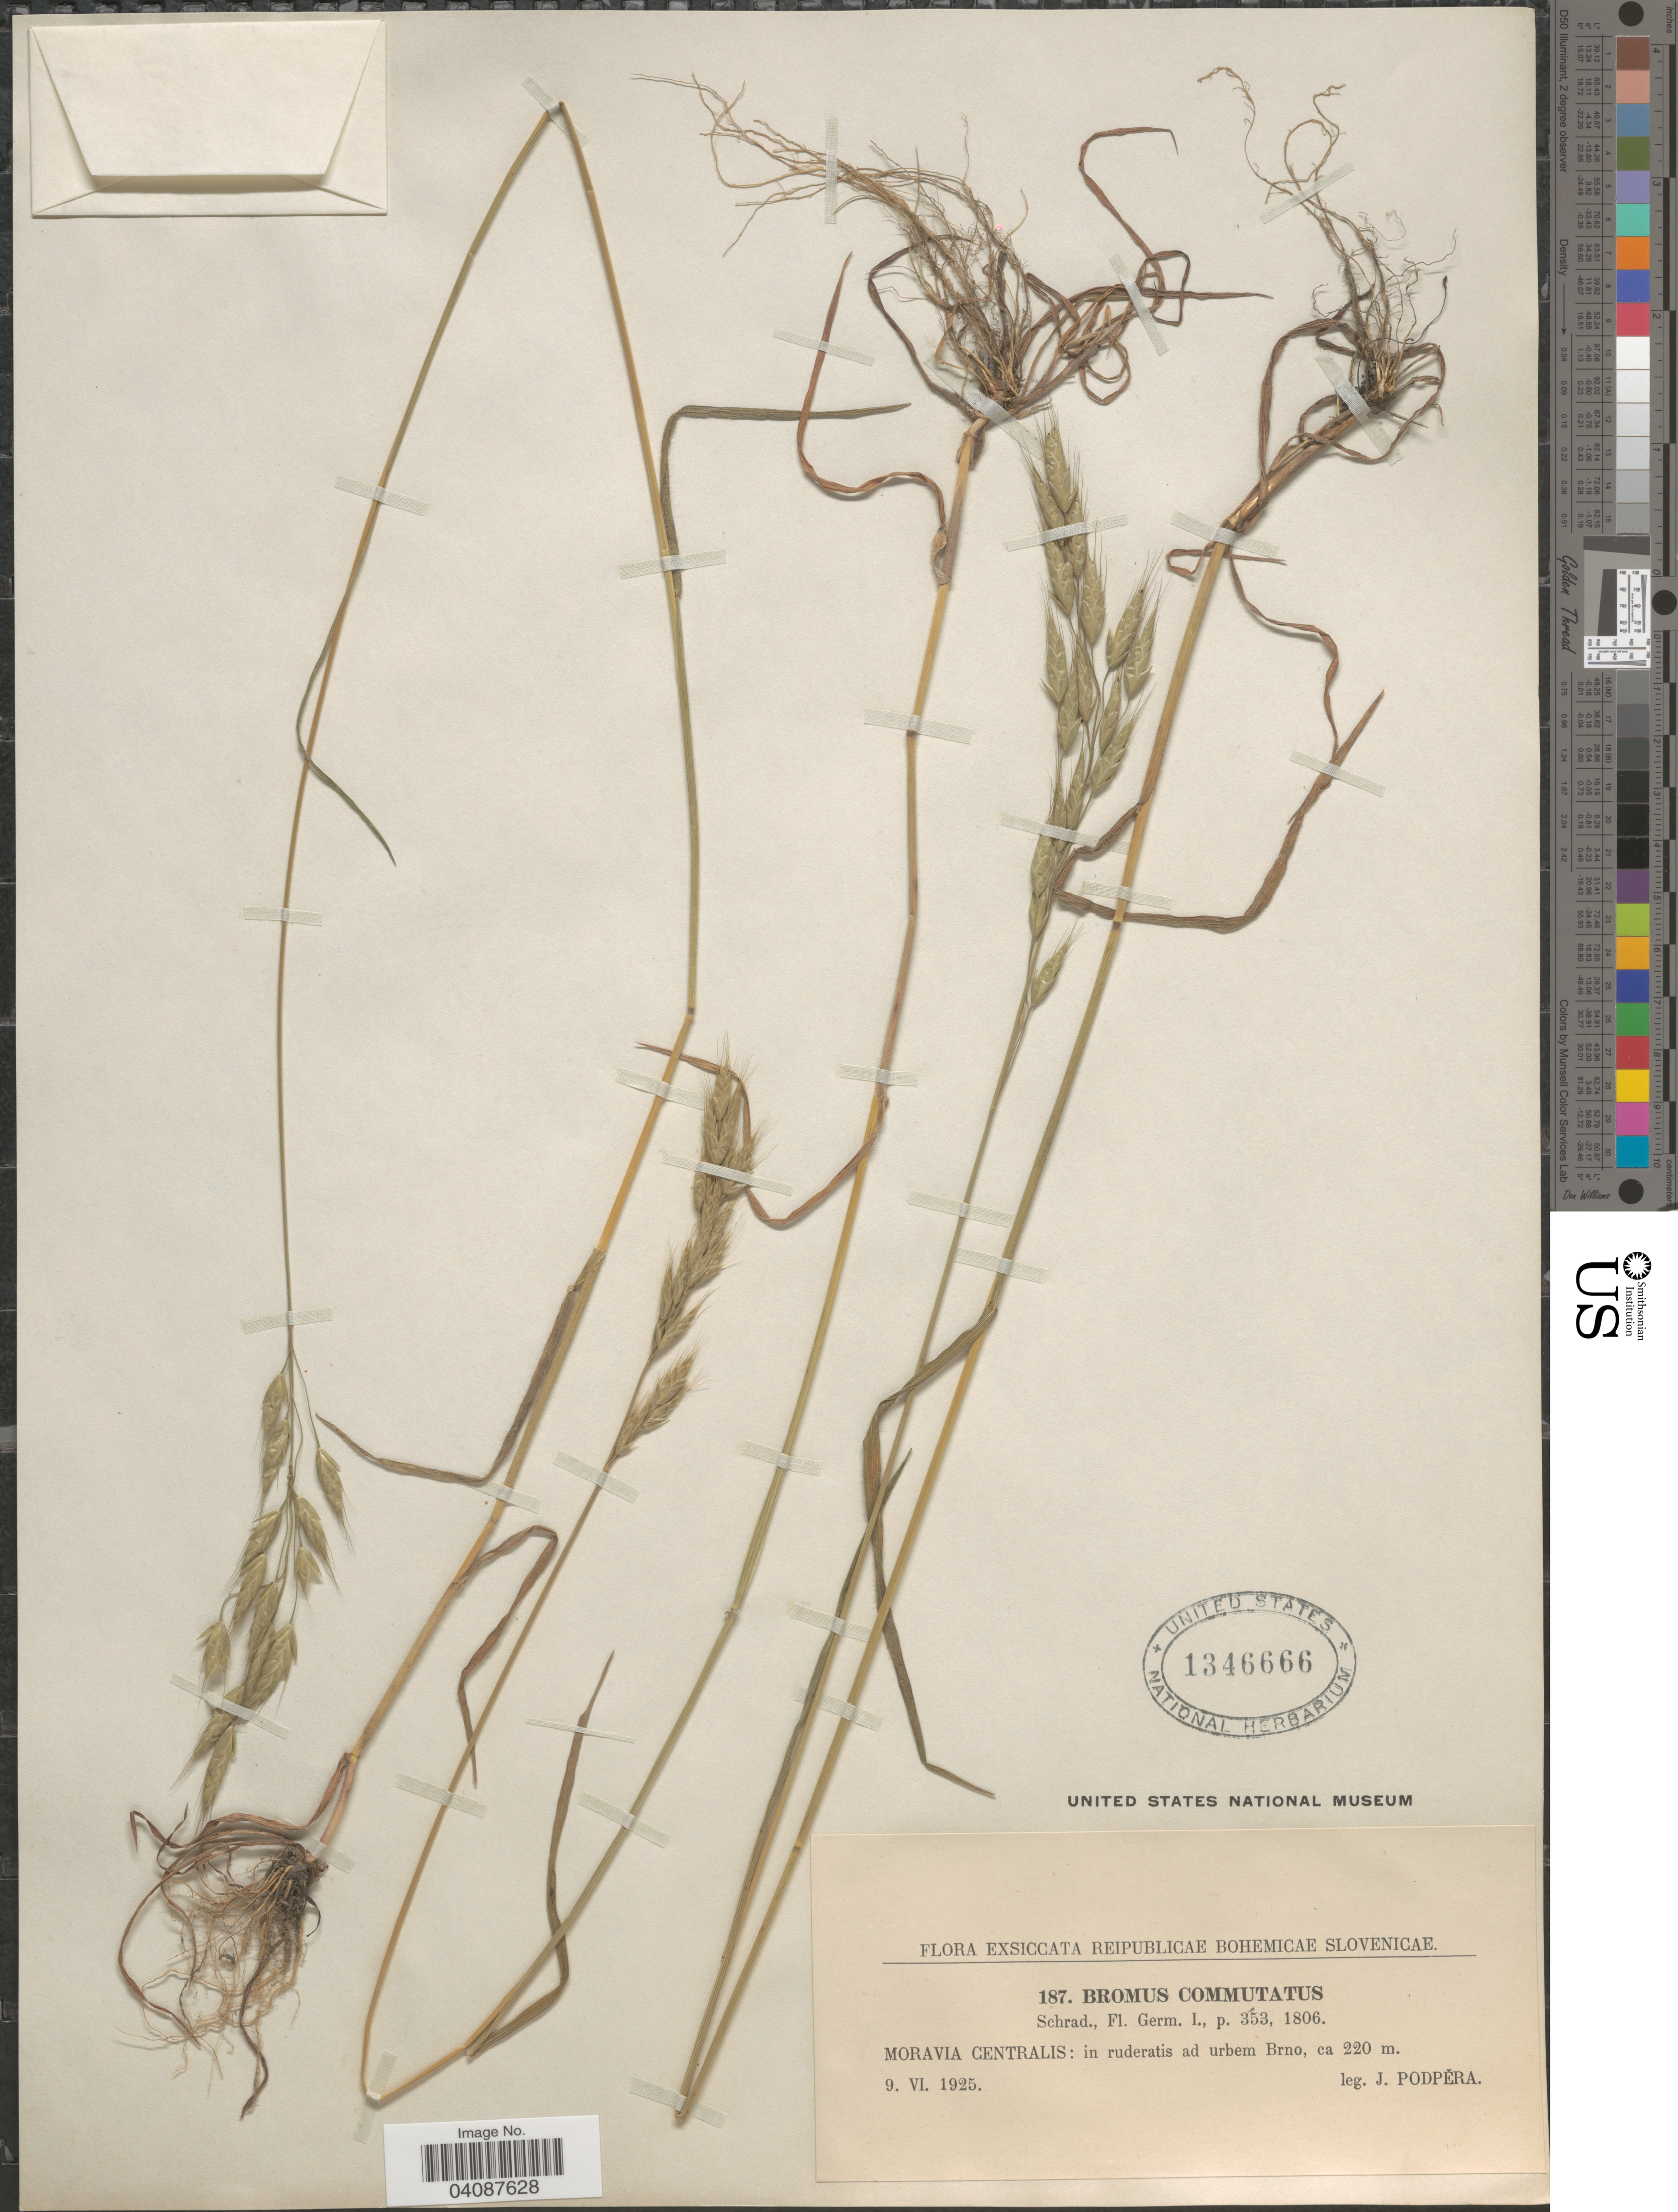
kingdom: Plantae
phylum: Tracheophyta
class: Liliopsida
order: Poales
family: Poaceae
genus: Bromus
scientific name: Bromus commutatus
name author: Schrad.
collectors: J. Podpera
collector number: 187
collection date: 1925-06-09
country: Czechia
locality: Moravia Centralis: in ruderatis ad urbem Brno.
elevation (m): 220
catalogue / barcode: US 1346666